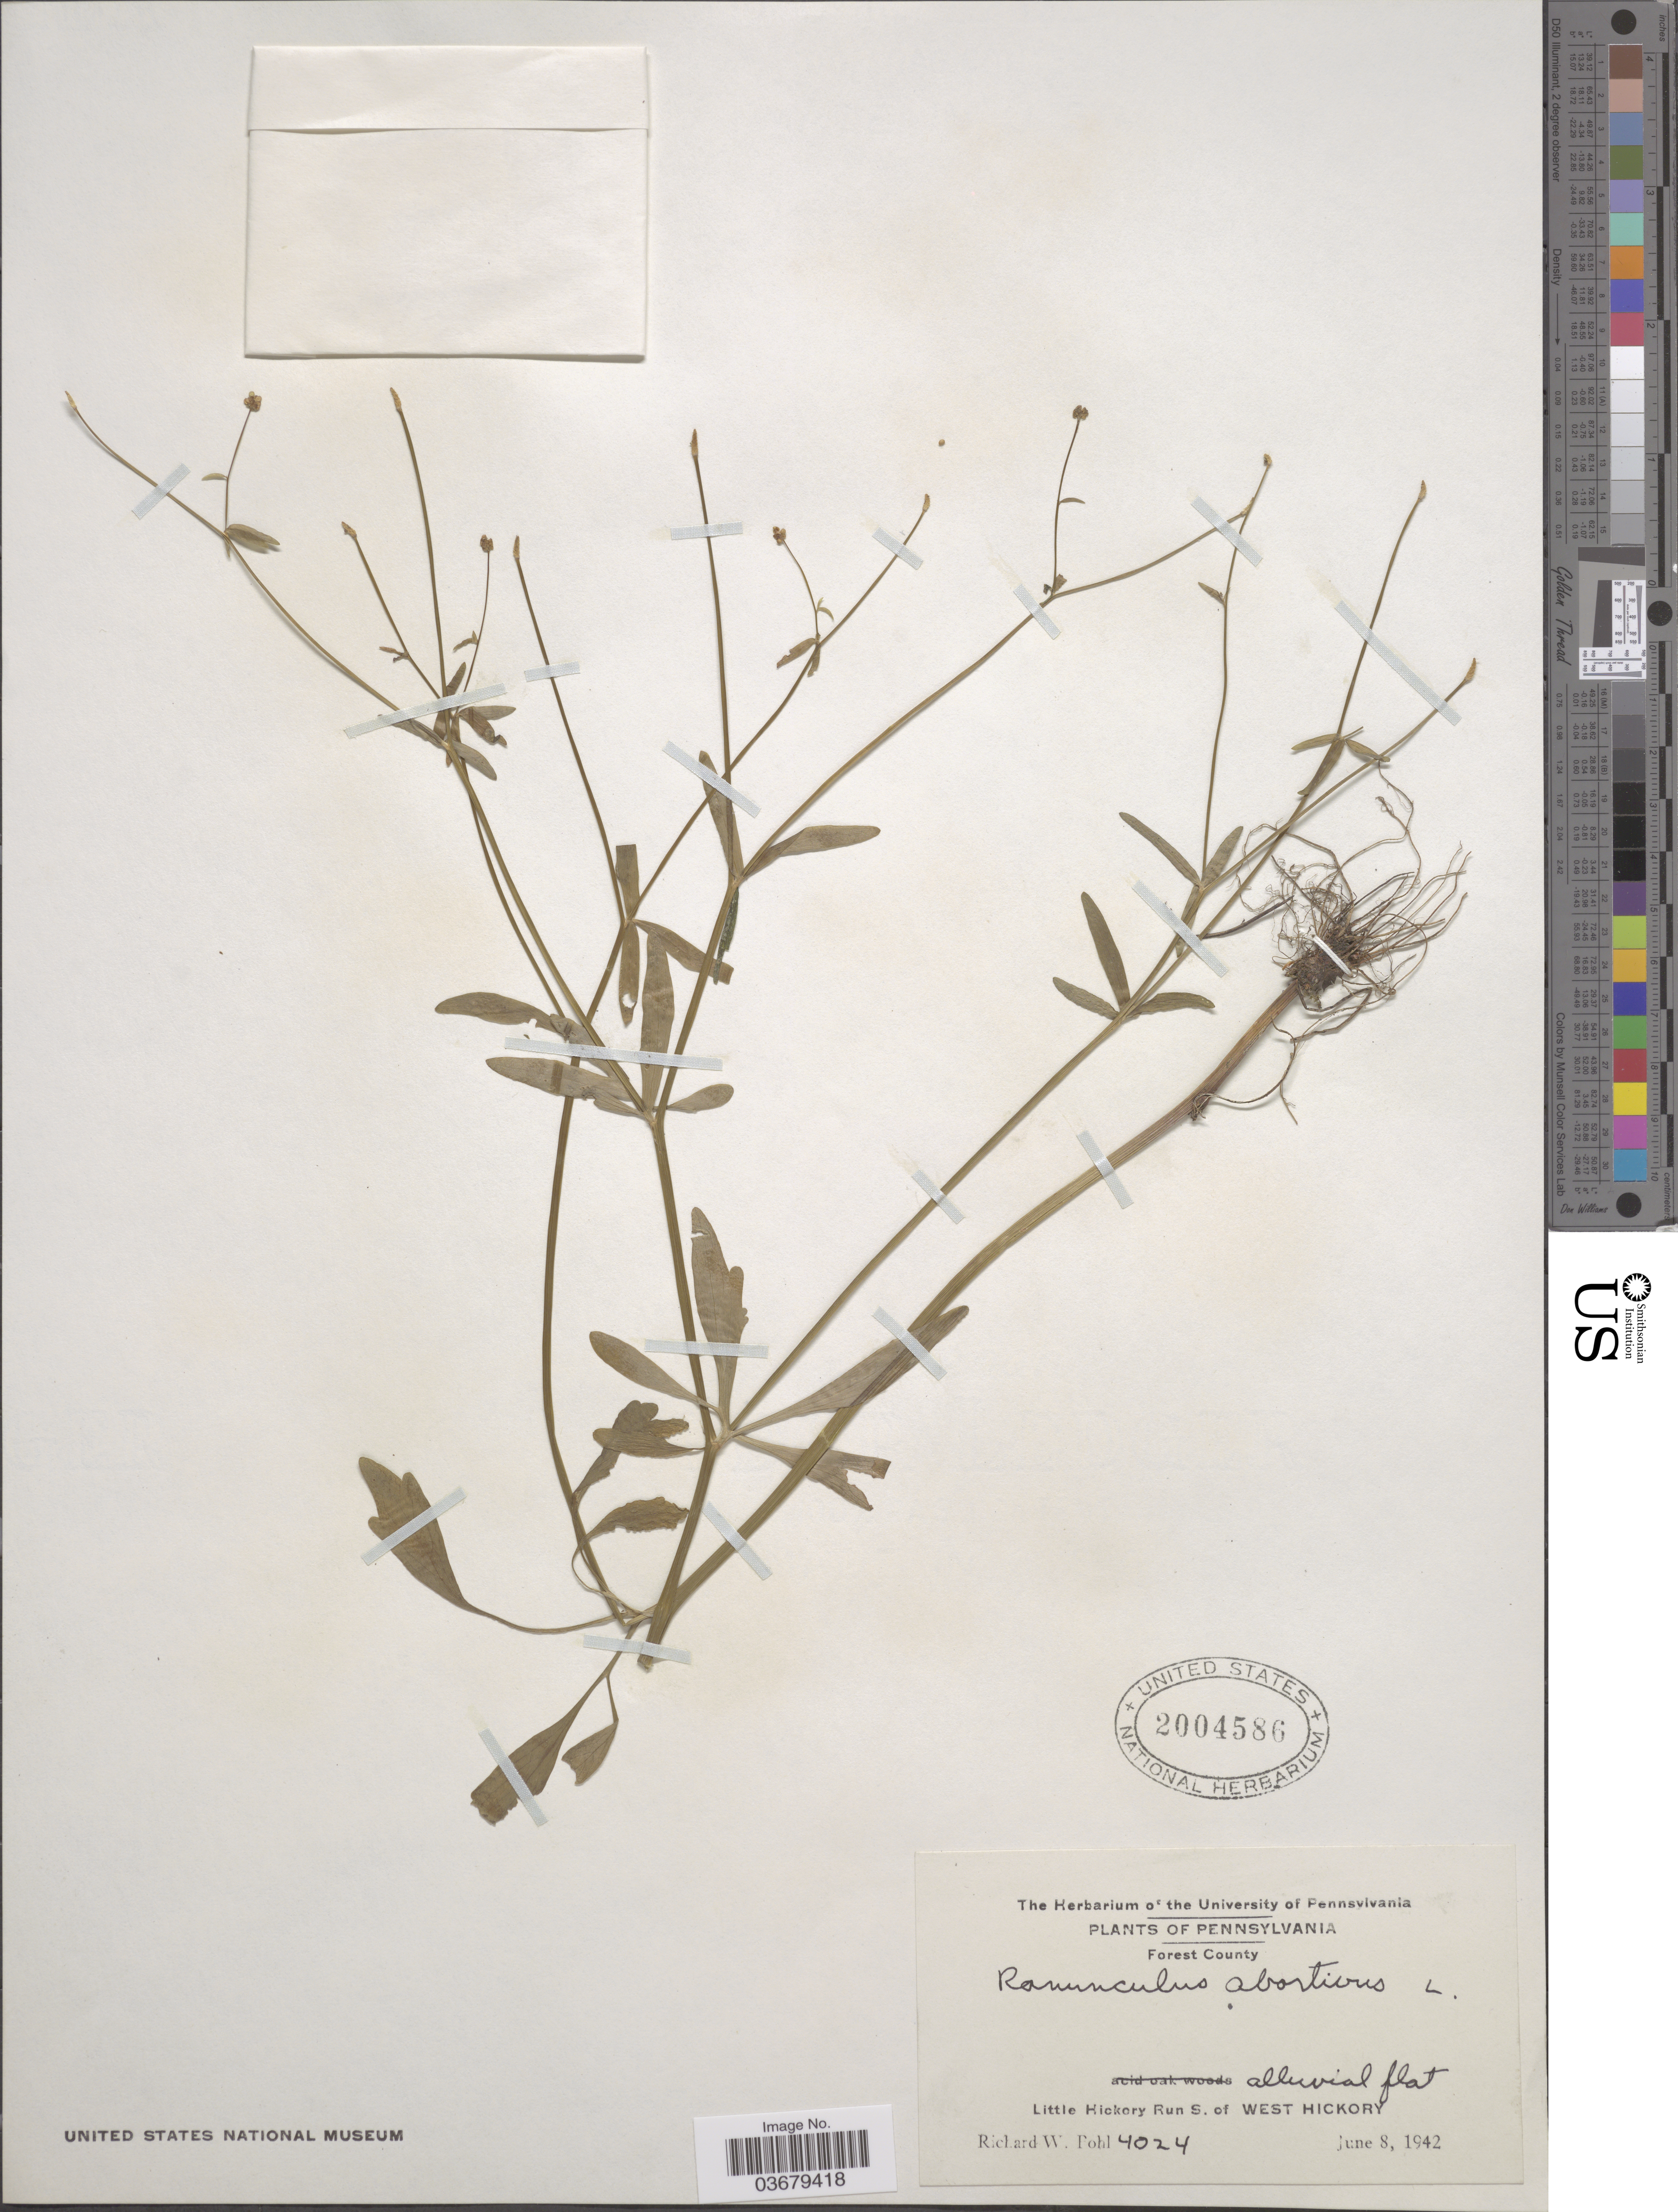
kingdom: Plantae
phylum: Tracheophyta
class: Magnoliopsida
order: Ranunculales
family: Ranunculaceae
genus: Ranunculus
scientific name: Ranunculus abortivus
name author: L.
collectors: R. W. Pohl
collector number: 4024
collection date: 1942-06-08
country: United States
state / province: Pennsylvania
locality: Forest County. Little Hickory Run S. of West Hickory.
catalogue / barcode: US 2004586